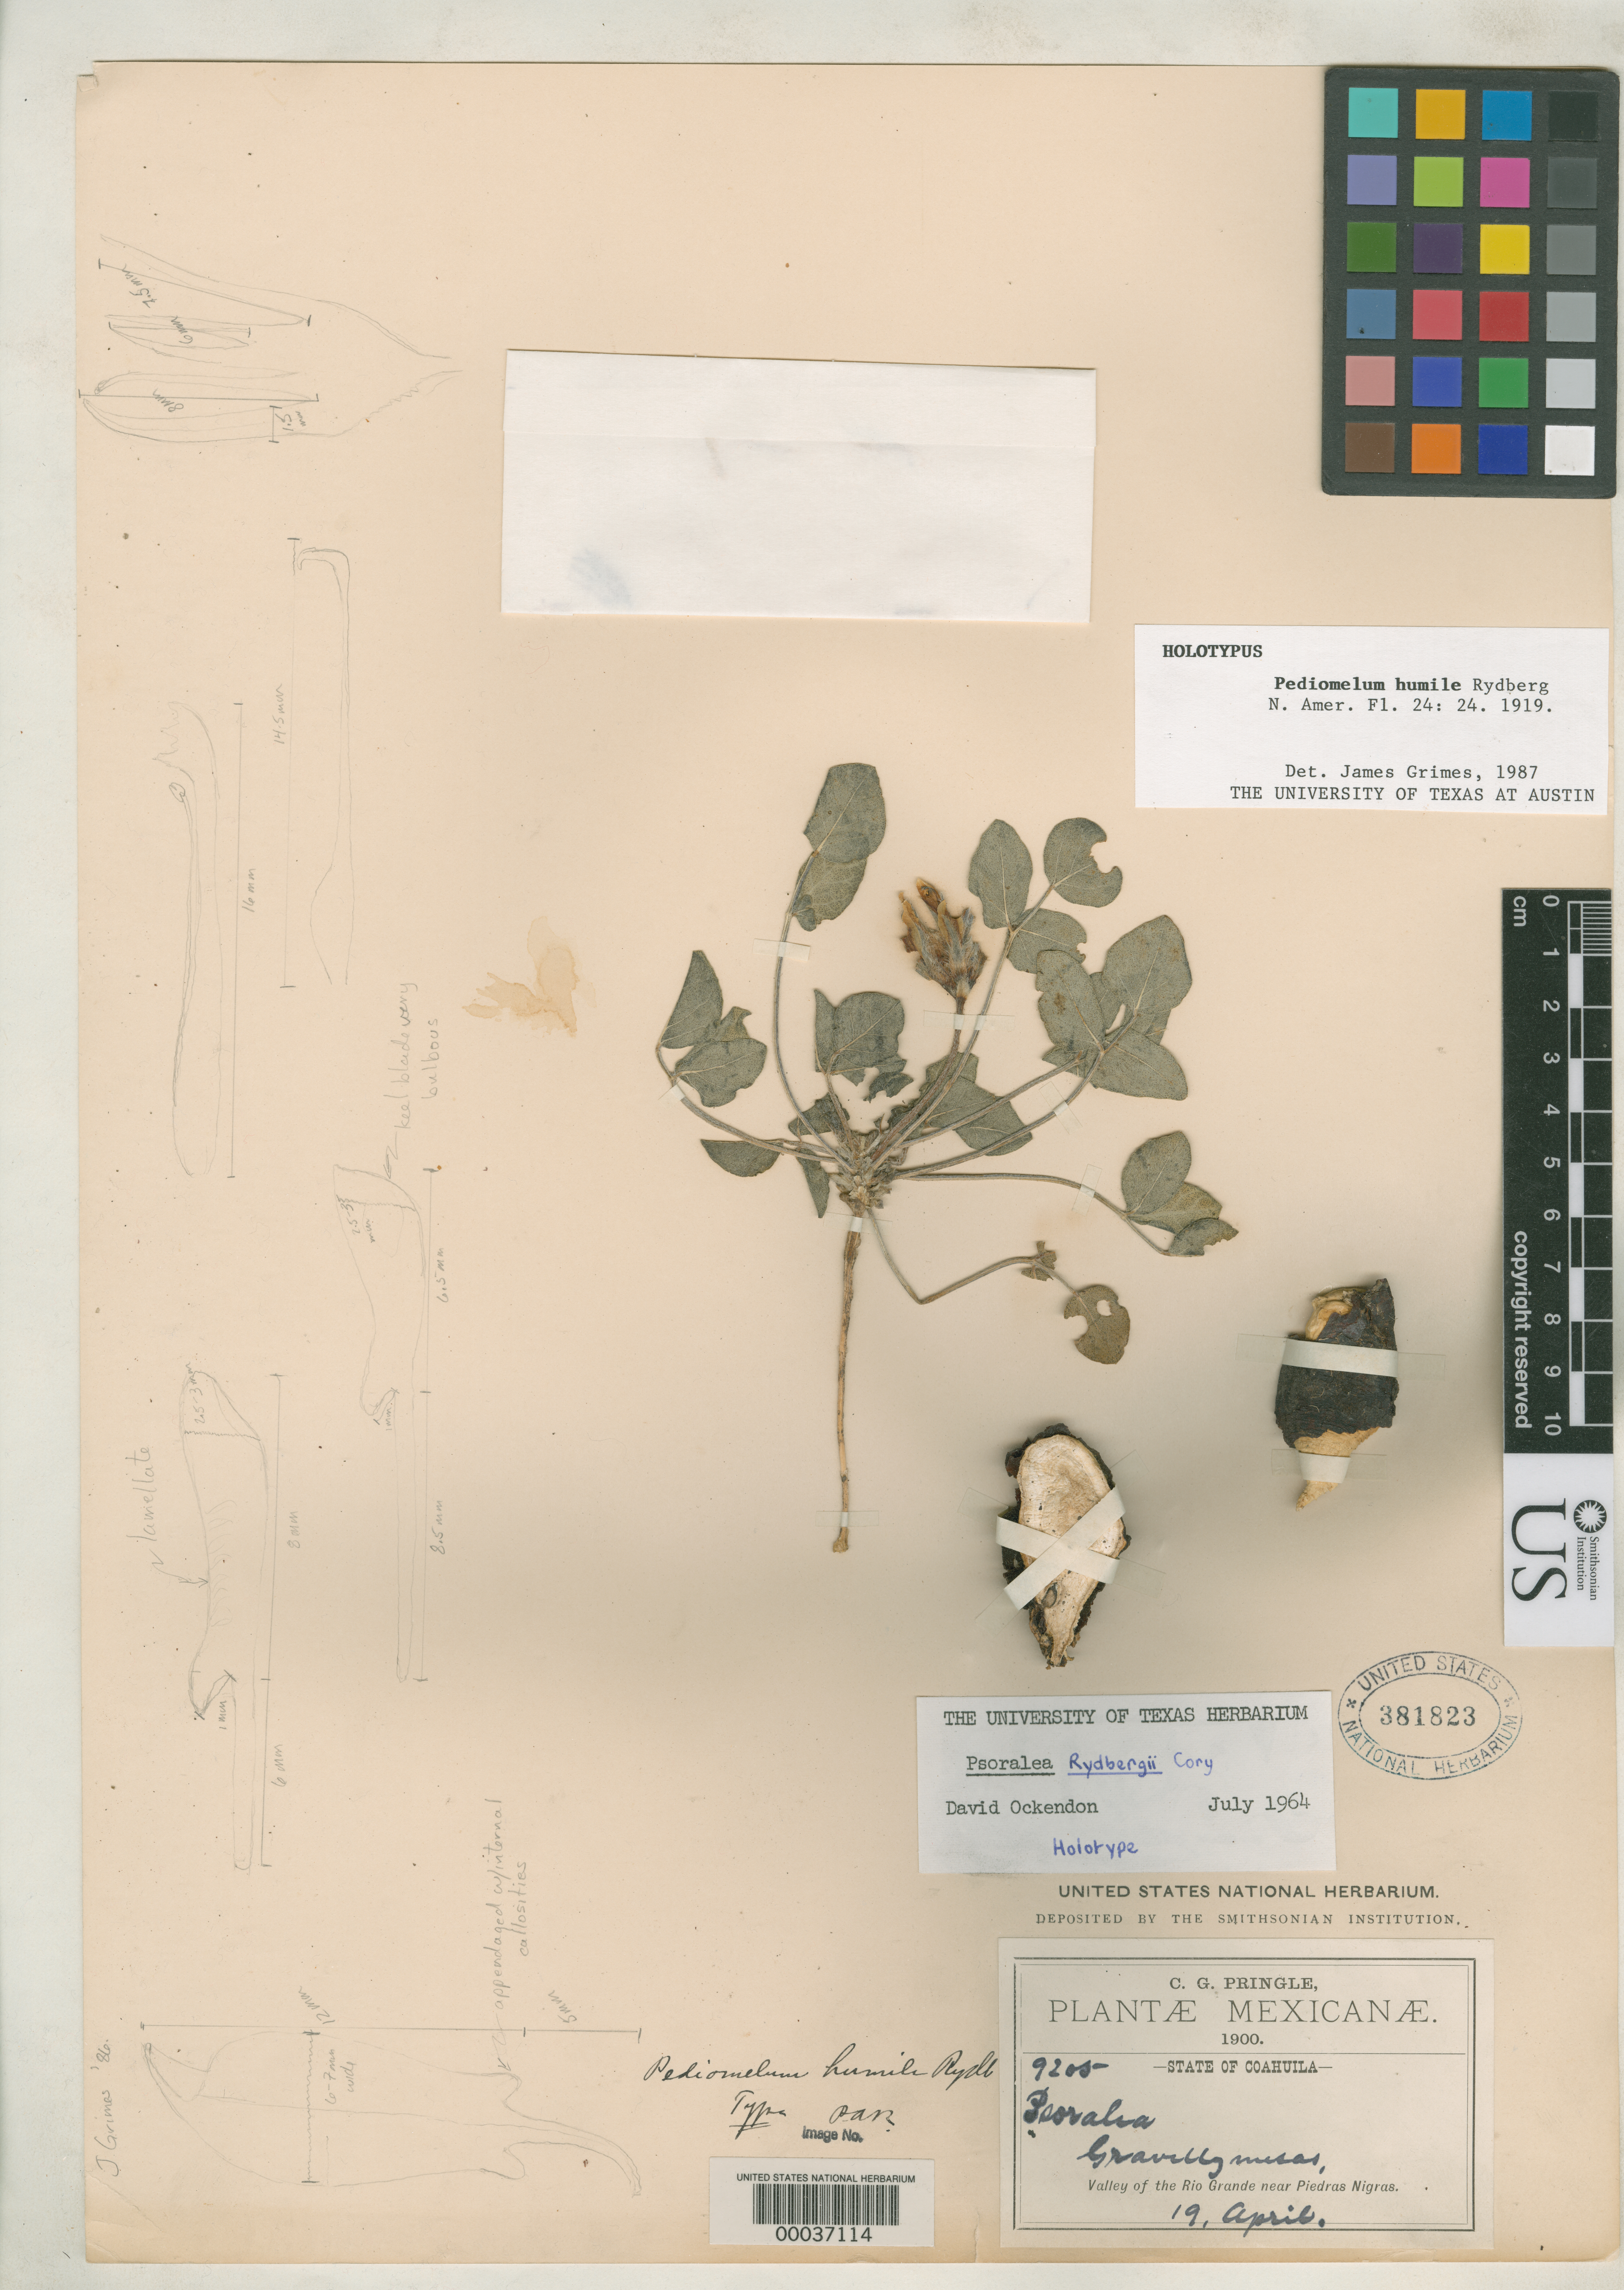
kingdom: Plantae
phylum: Tracheophyta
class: Magnoliopsida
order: Fabales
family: Fabaceae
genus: Pediomelum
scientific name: Pediomelum humile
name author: Rydb.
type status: Holotype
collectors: C. G. Pringle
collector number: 9205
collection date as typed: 19 Apr 1910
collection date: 1910-04-19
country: Mexico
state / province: Coahuila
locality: Rio Grande Valley near Piedras Nigras.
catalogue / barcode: US 381823